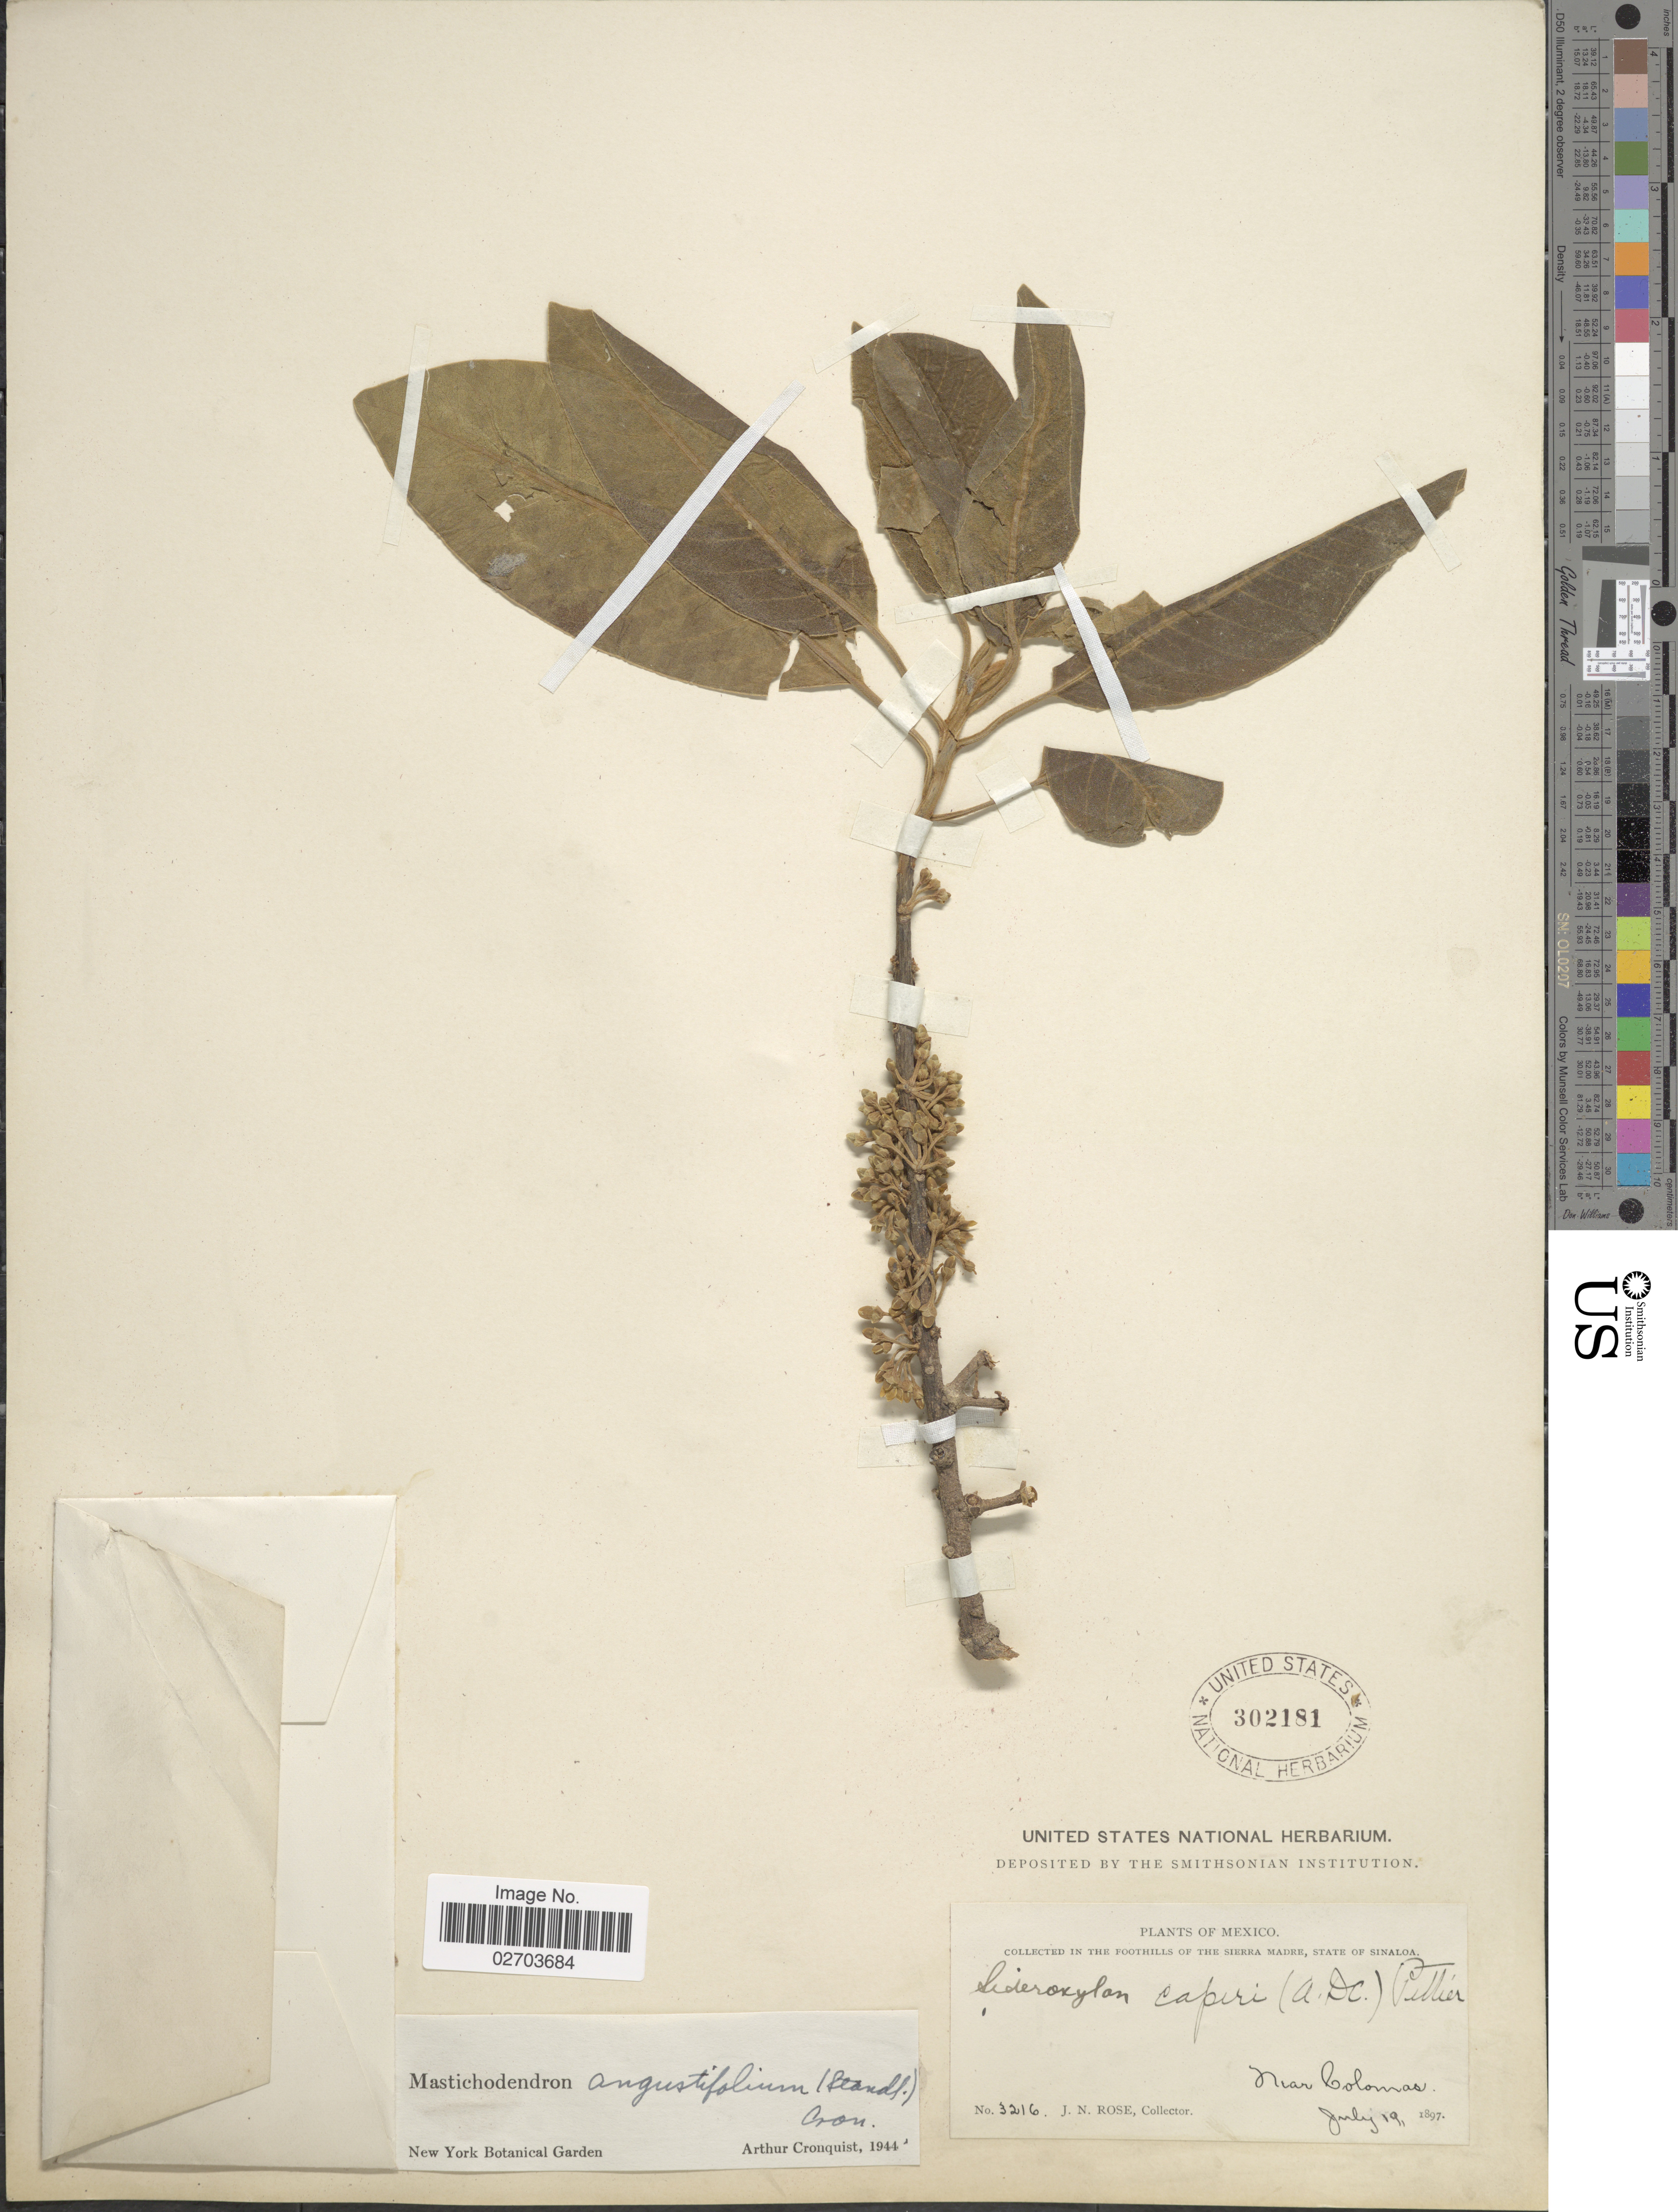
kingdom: Plantae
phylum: Tracheophyta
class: Magnoliopsida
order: Ericales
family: Sapotaceae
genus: Sideroxylon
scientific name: Sideroxylon tepicense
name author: (Standl.) T.D. Penn.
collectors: J. N. Rose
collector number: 3216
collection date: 1897-07-19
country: Mexico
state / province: Sinaloa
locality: In the foothills of the Sierra Madre, near Colomas.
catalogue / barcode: US 302181